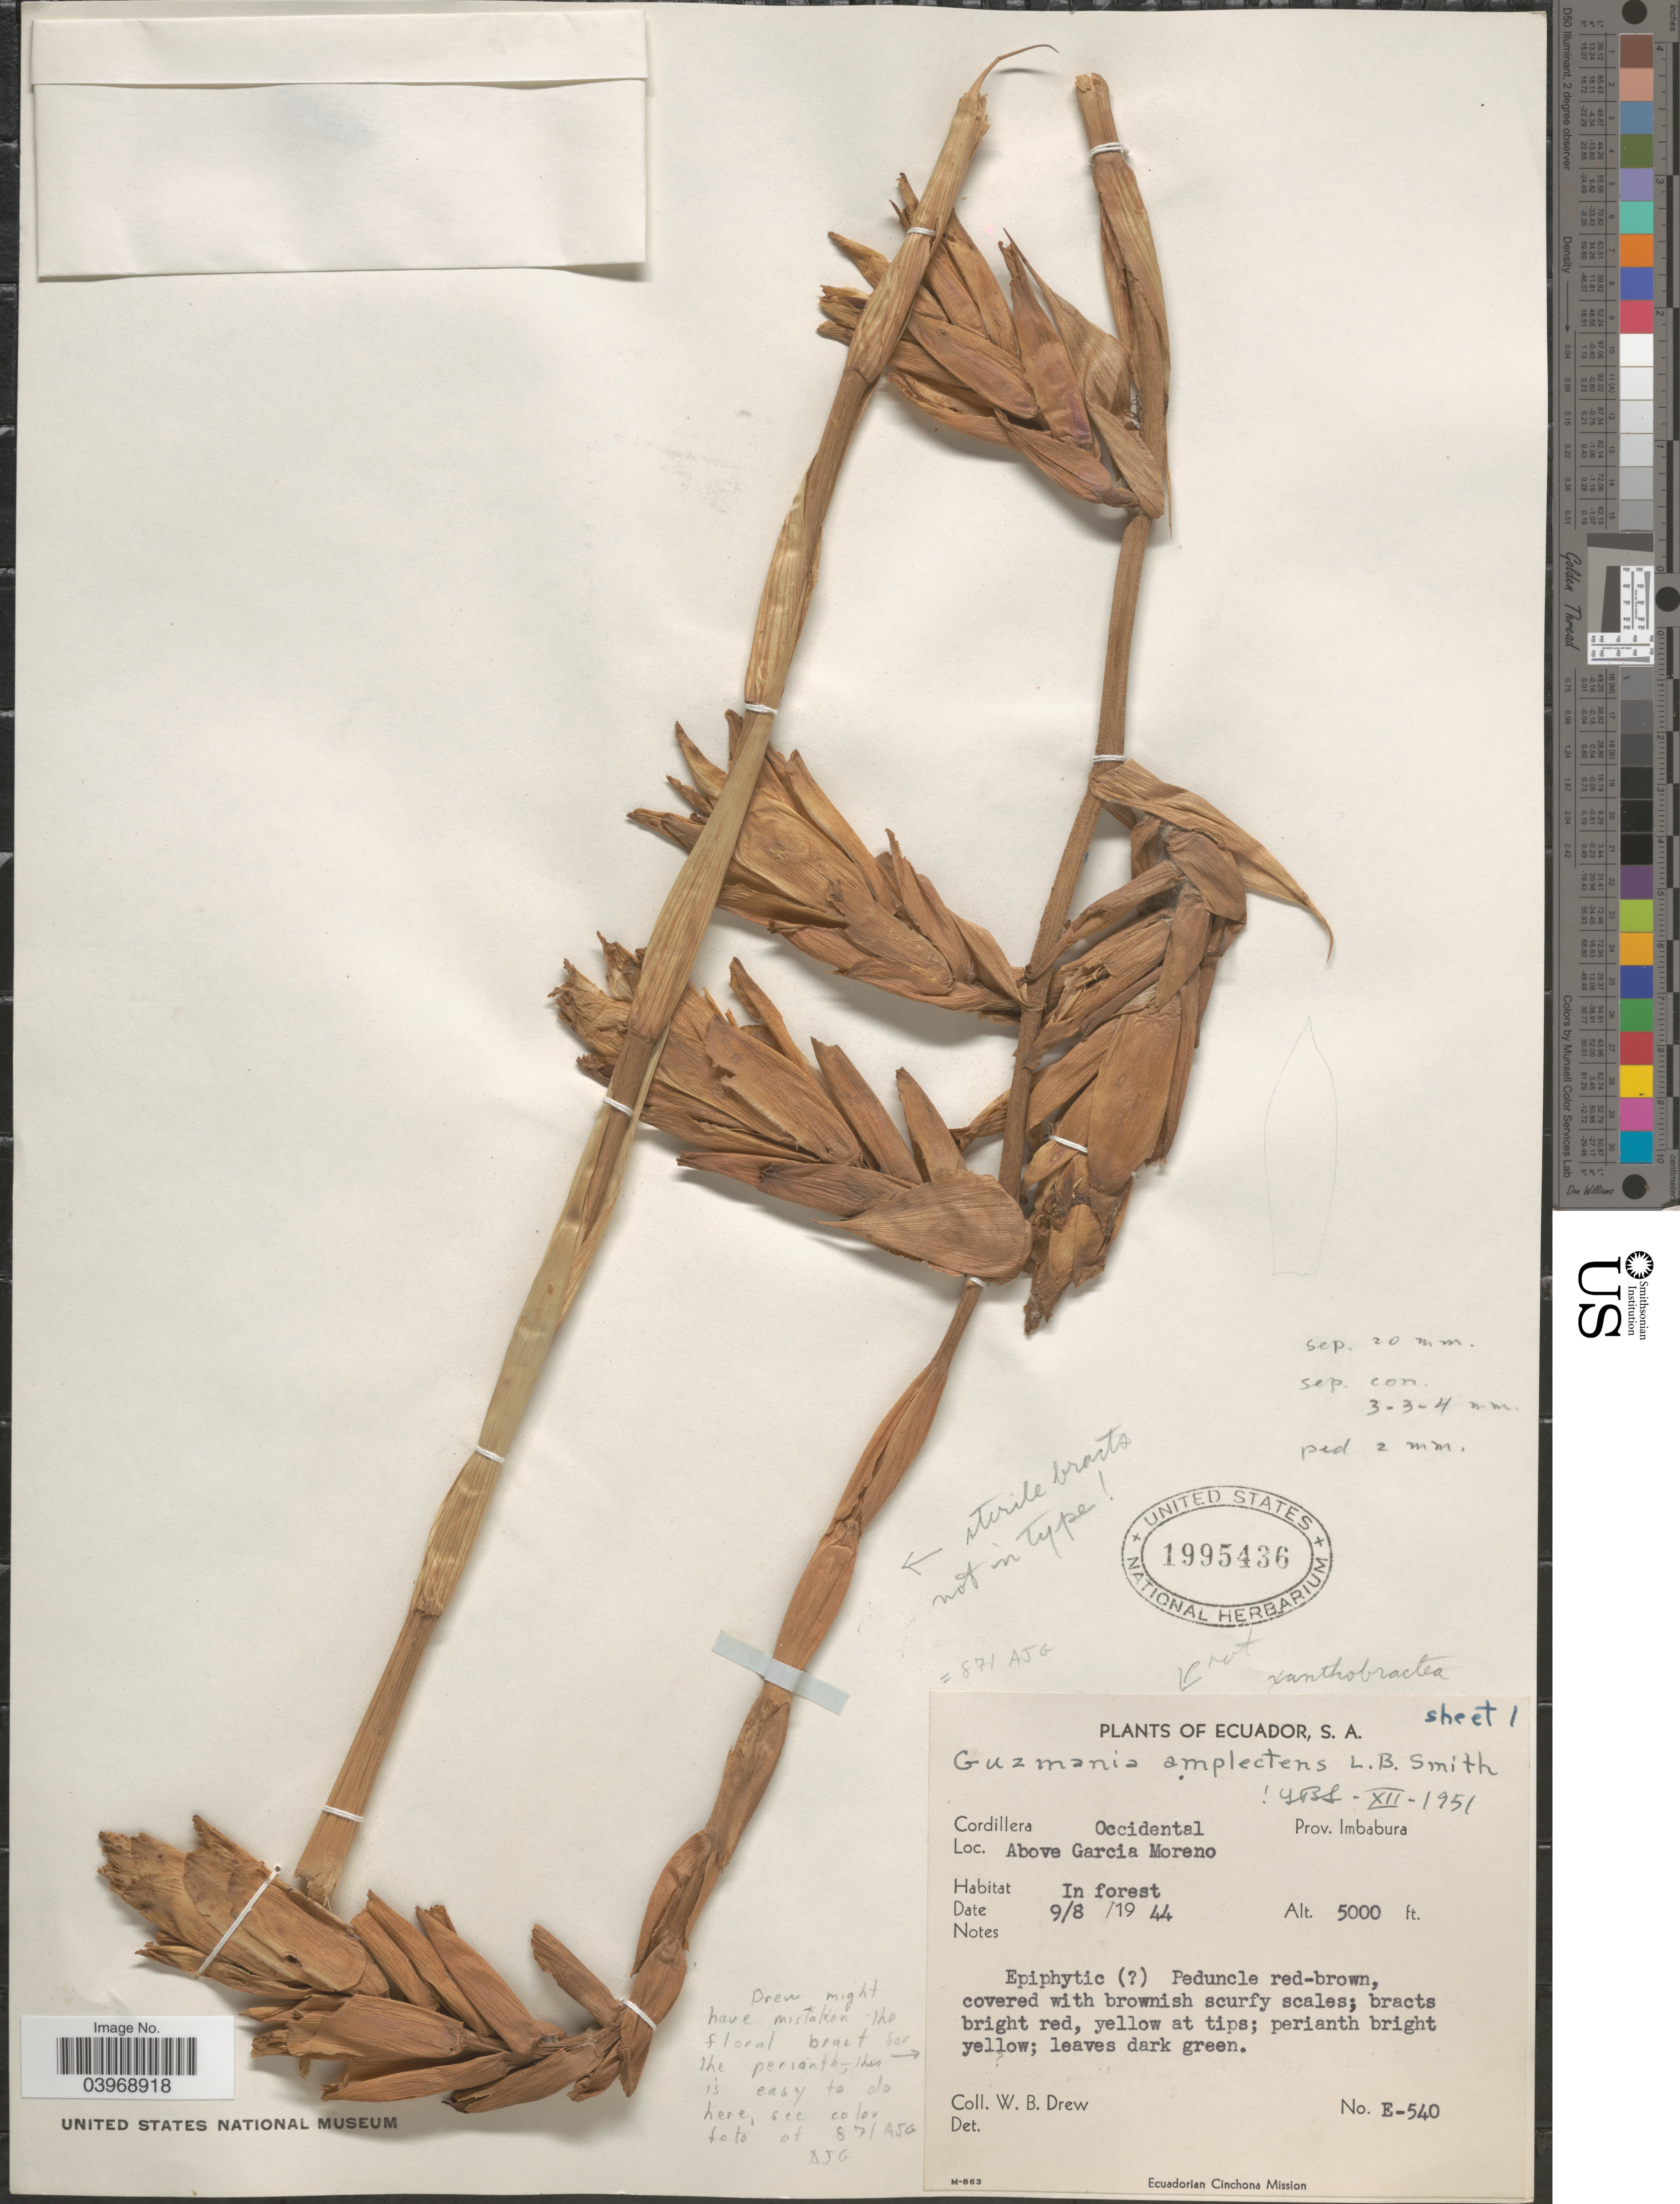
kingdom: Plantae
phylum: Tracheophyta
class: Liliopsida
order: Poales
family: Bromeliaceae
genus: Guzmania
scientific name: Guzmania xanthobractea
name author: Gilmartin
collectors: W. B. Drew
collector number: E-540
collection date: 1944-08-09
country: Ecuador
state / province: Imbabura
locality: Cordillera Occidental. Above Garcia Moreno. In forest.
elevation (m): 1524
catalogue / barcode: US 1995436